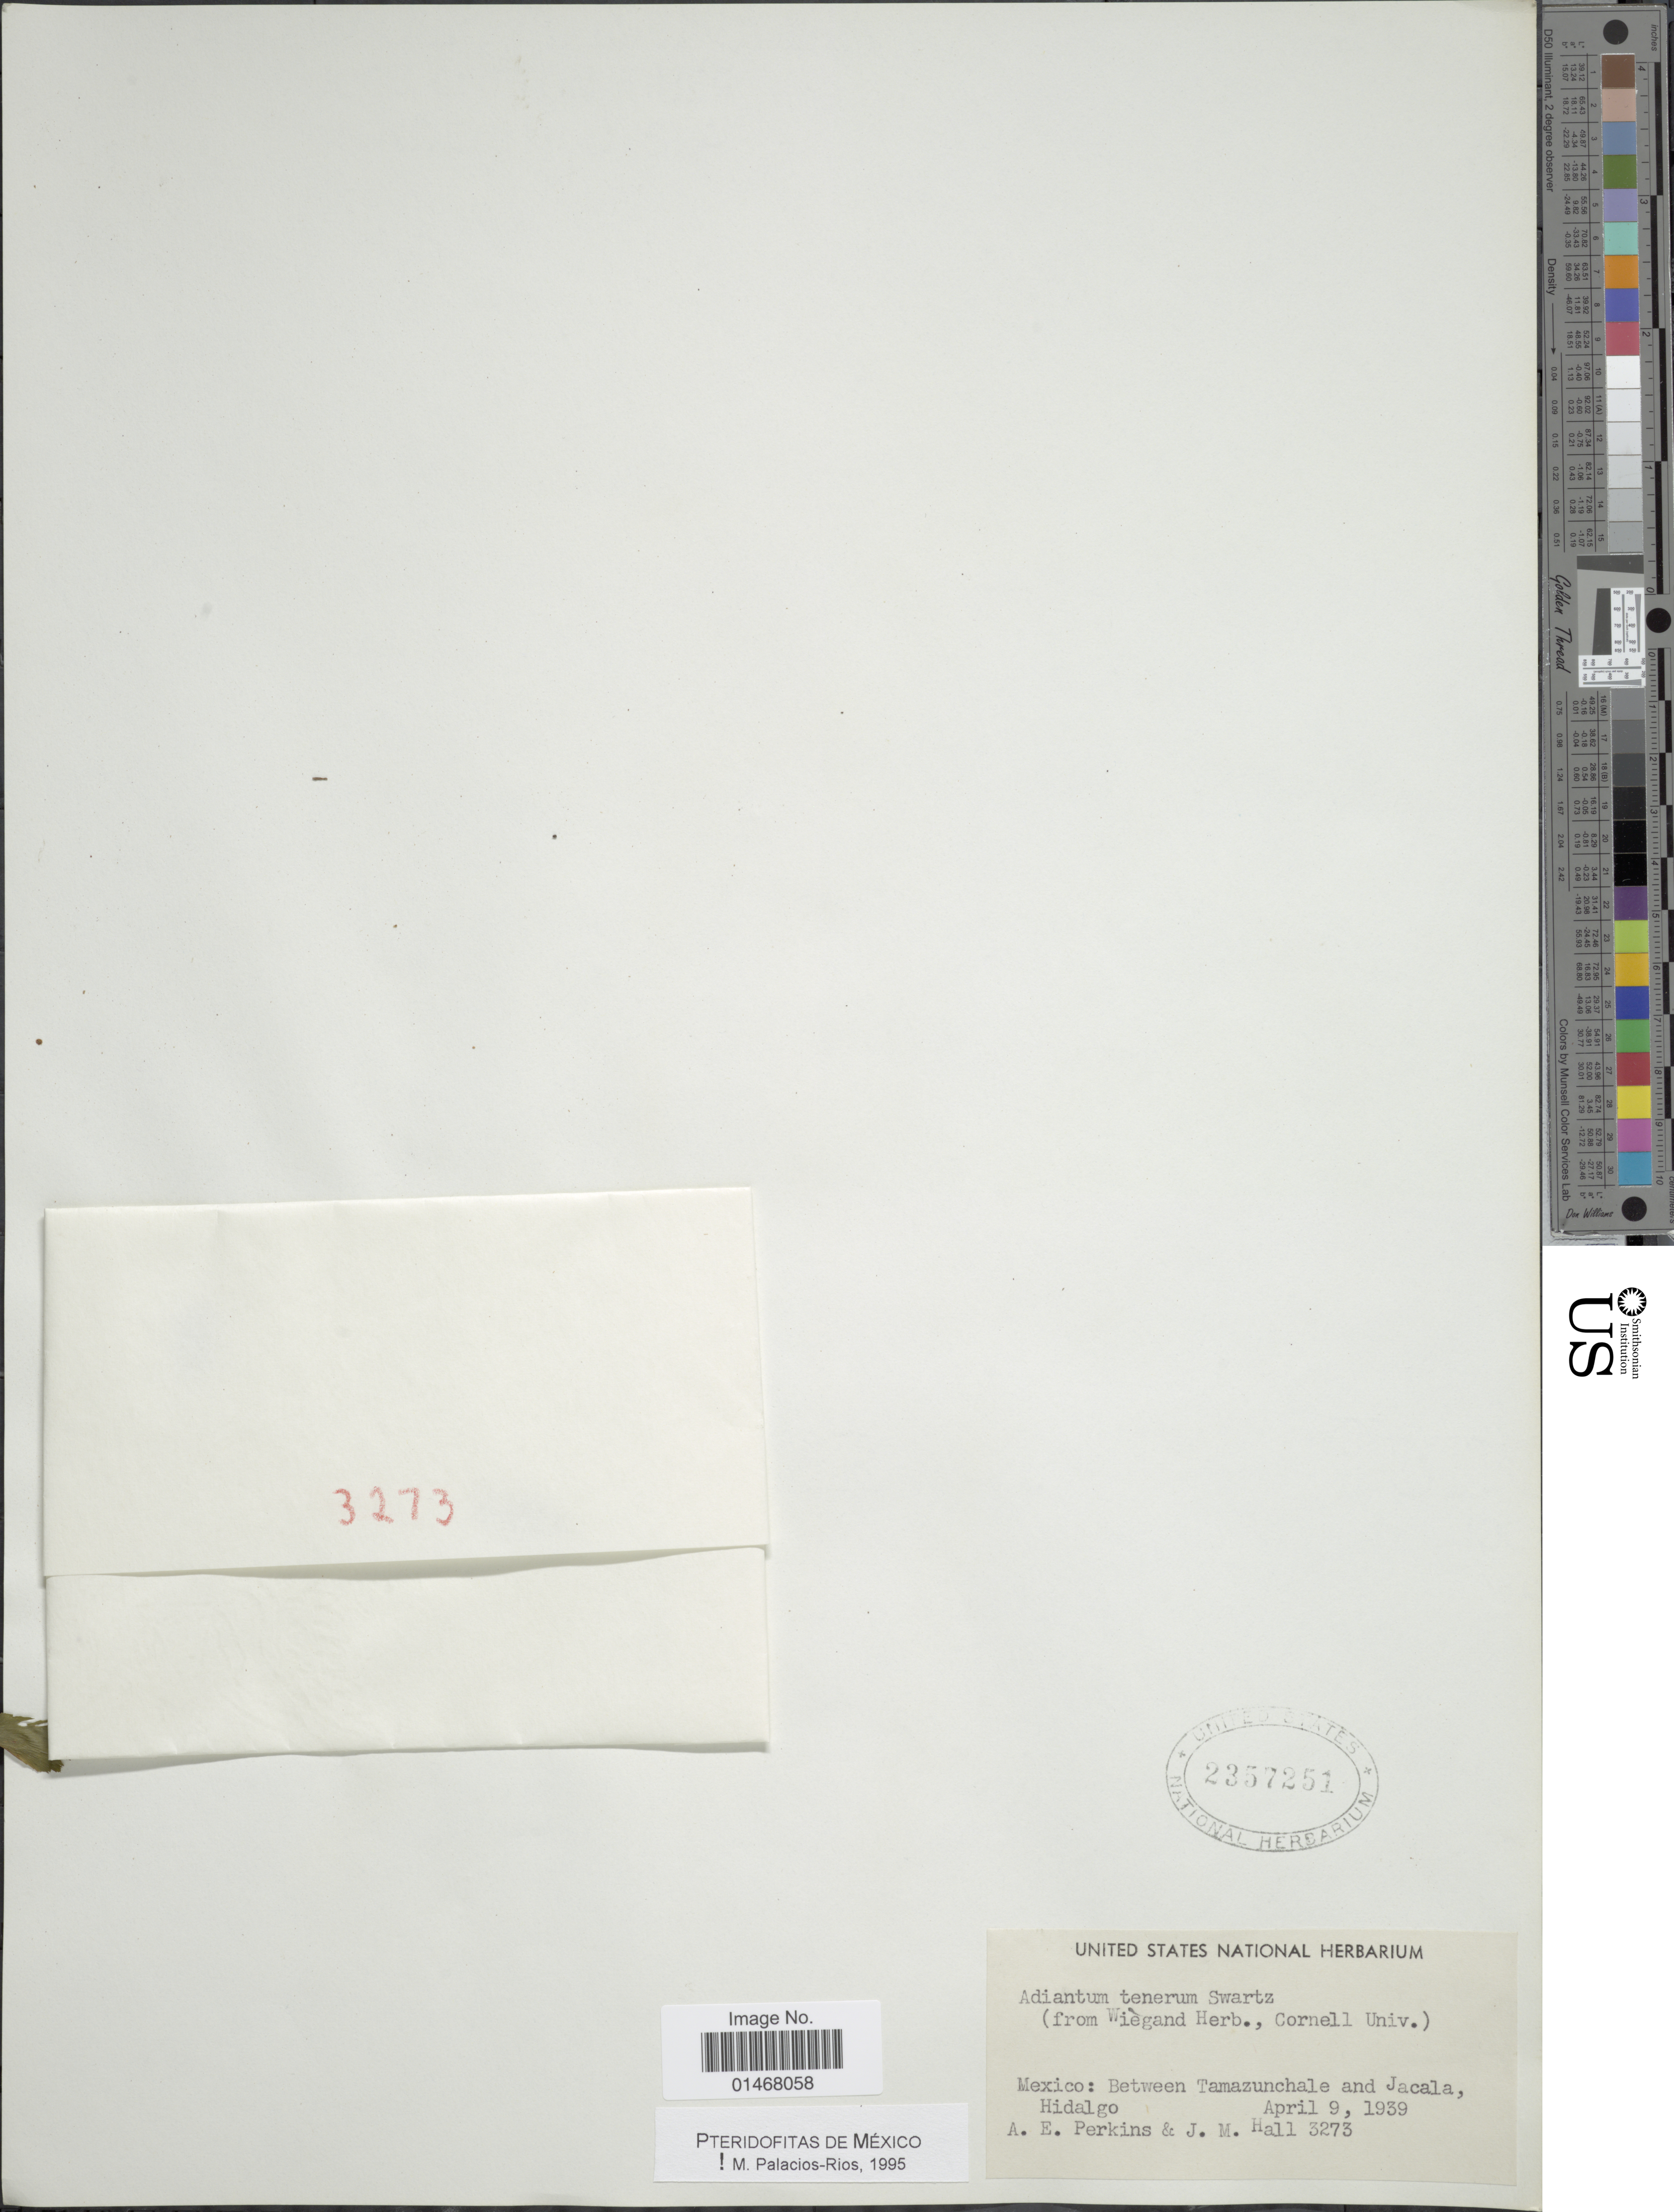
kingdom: Plantae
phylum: Tracheophyta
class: Polypodiopsida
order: Polypodiales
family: Pteridaceae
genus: Adiantum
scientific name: Adiantum tenerum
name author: Sw.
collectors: A. E. Perkins & J. Hall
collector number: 3273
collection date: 1939-04-09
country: Mexico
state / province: Hidalgo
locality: Between Tamazunchale and Jacala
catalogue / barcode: US 2357251